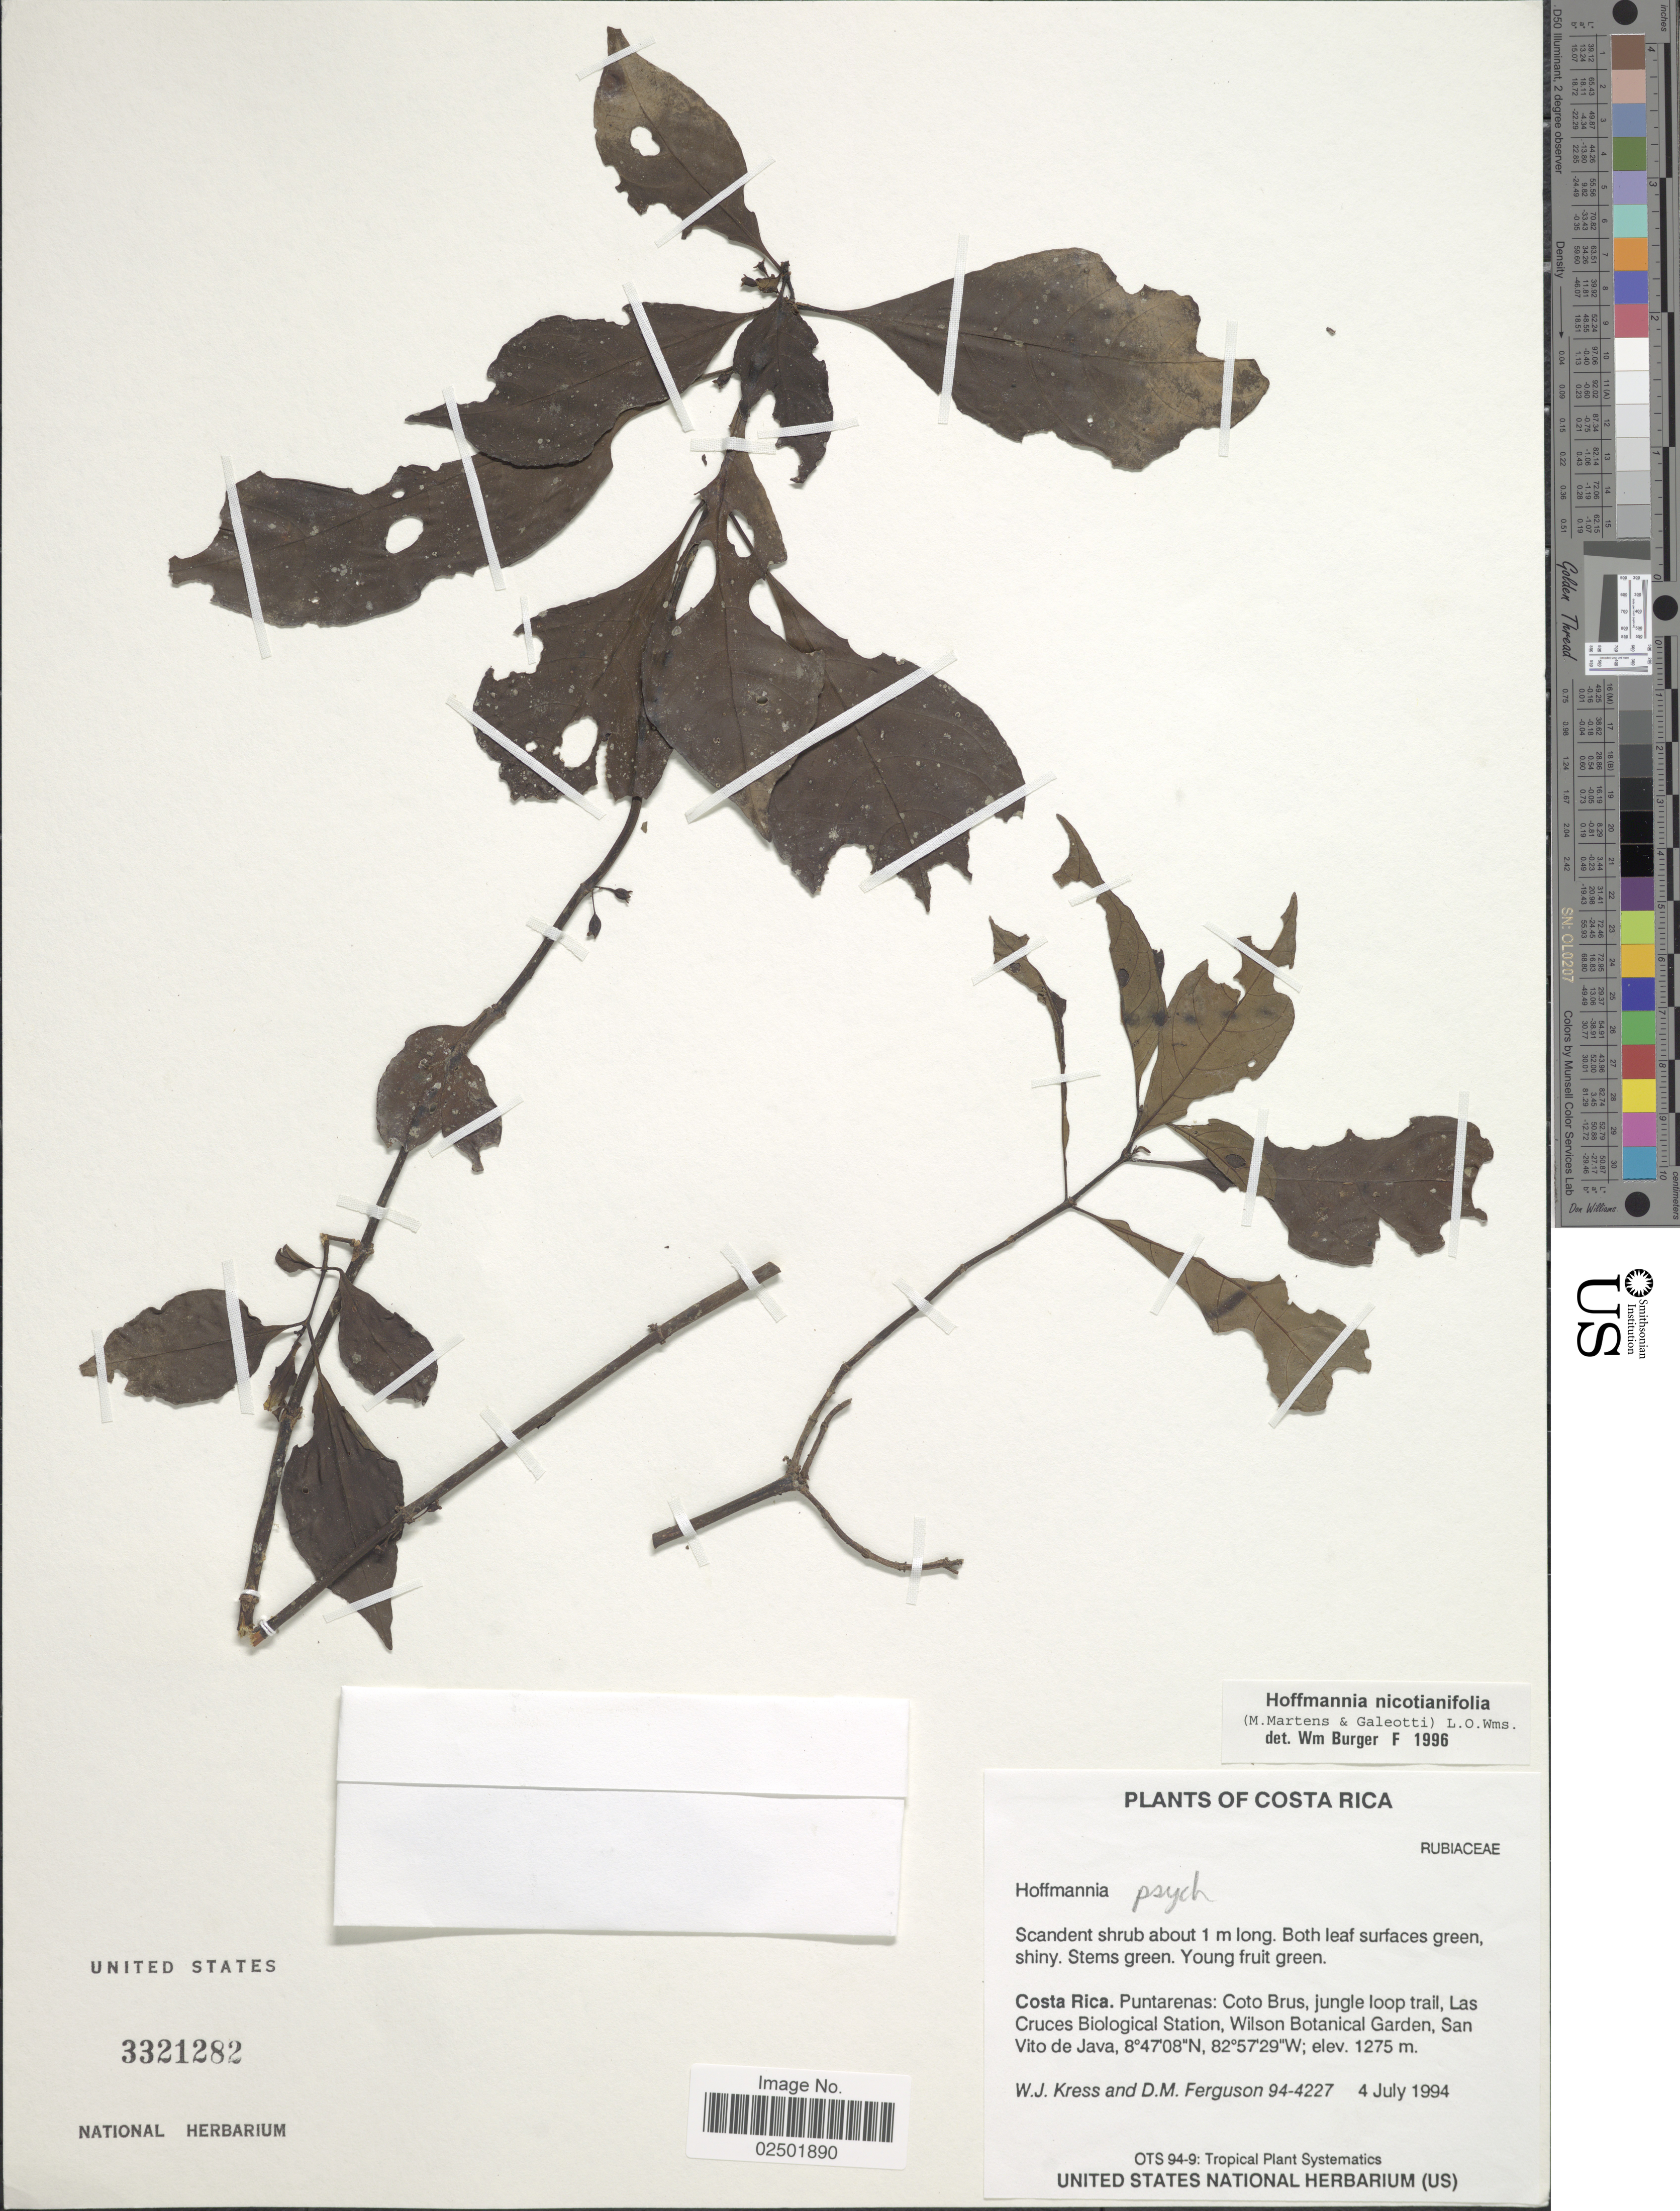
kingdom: Plantae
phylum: Tracheophyta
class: Magnoliopsida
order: Gentianales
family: Rubiaceae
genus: Hoffmannia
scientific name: Hoffmannia nicotianifolia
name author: (M. Martens & Galeoti) L.O. Williams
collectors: W. J. Kress & D. M. Ferguson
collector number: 94-4227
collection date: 1994-07-04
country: Costa Rica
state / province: Puntarenas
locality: Coto Brus, jungle loop trail, Las Cruces Biological Station, Wilson Botanical Garden, San Vito de Java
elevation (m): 1275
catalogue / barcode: US 3321282